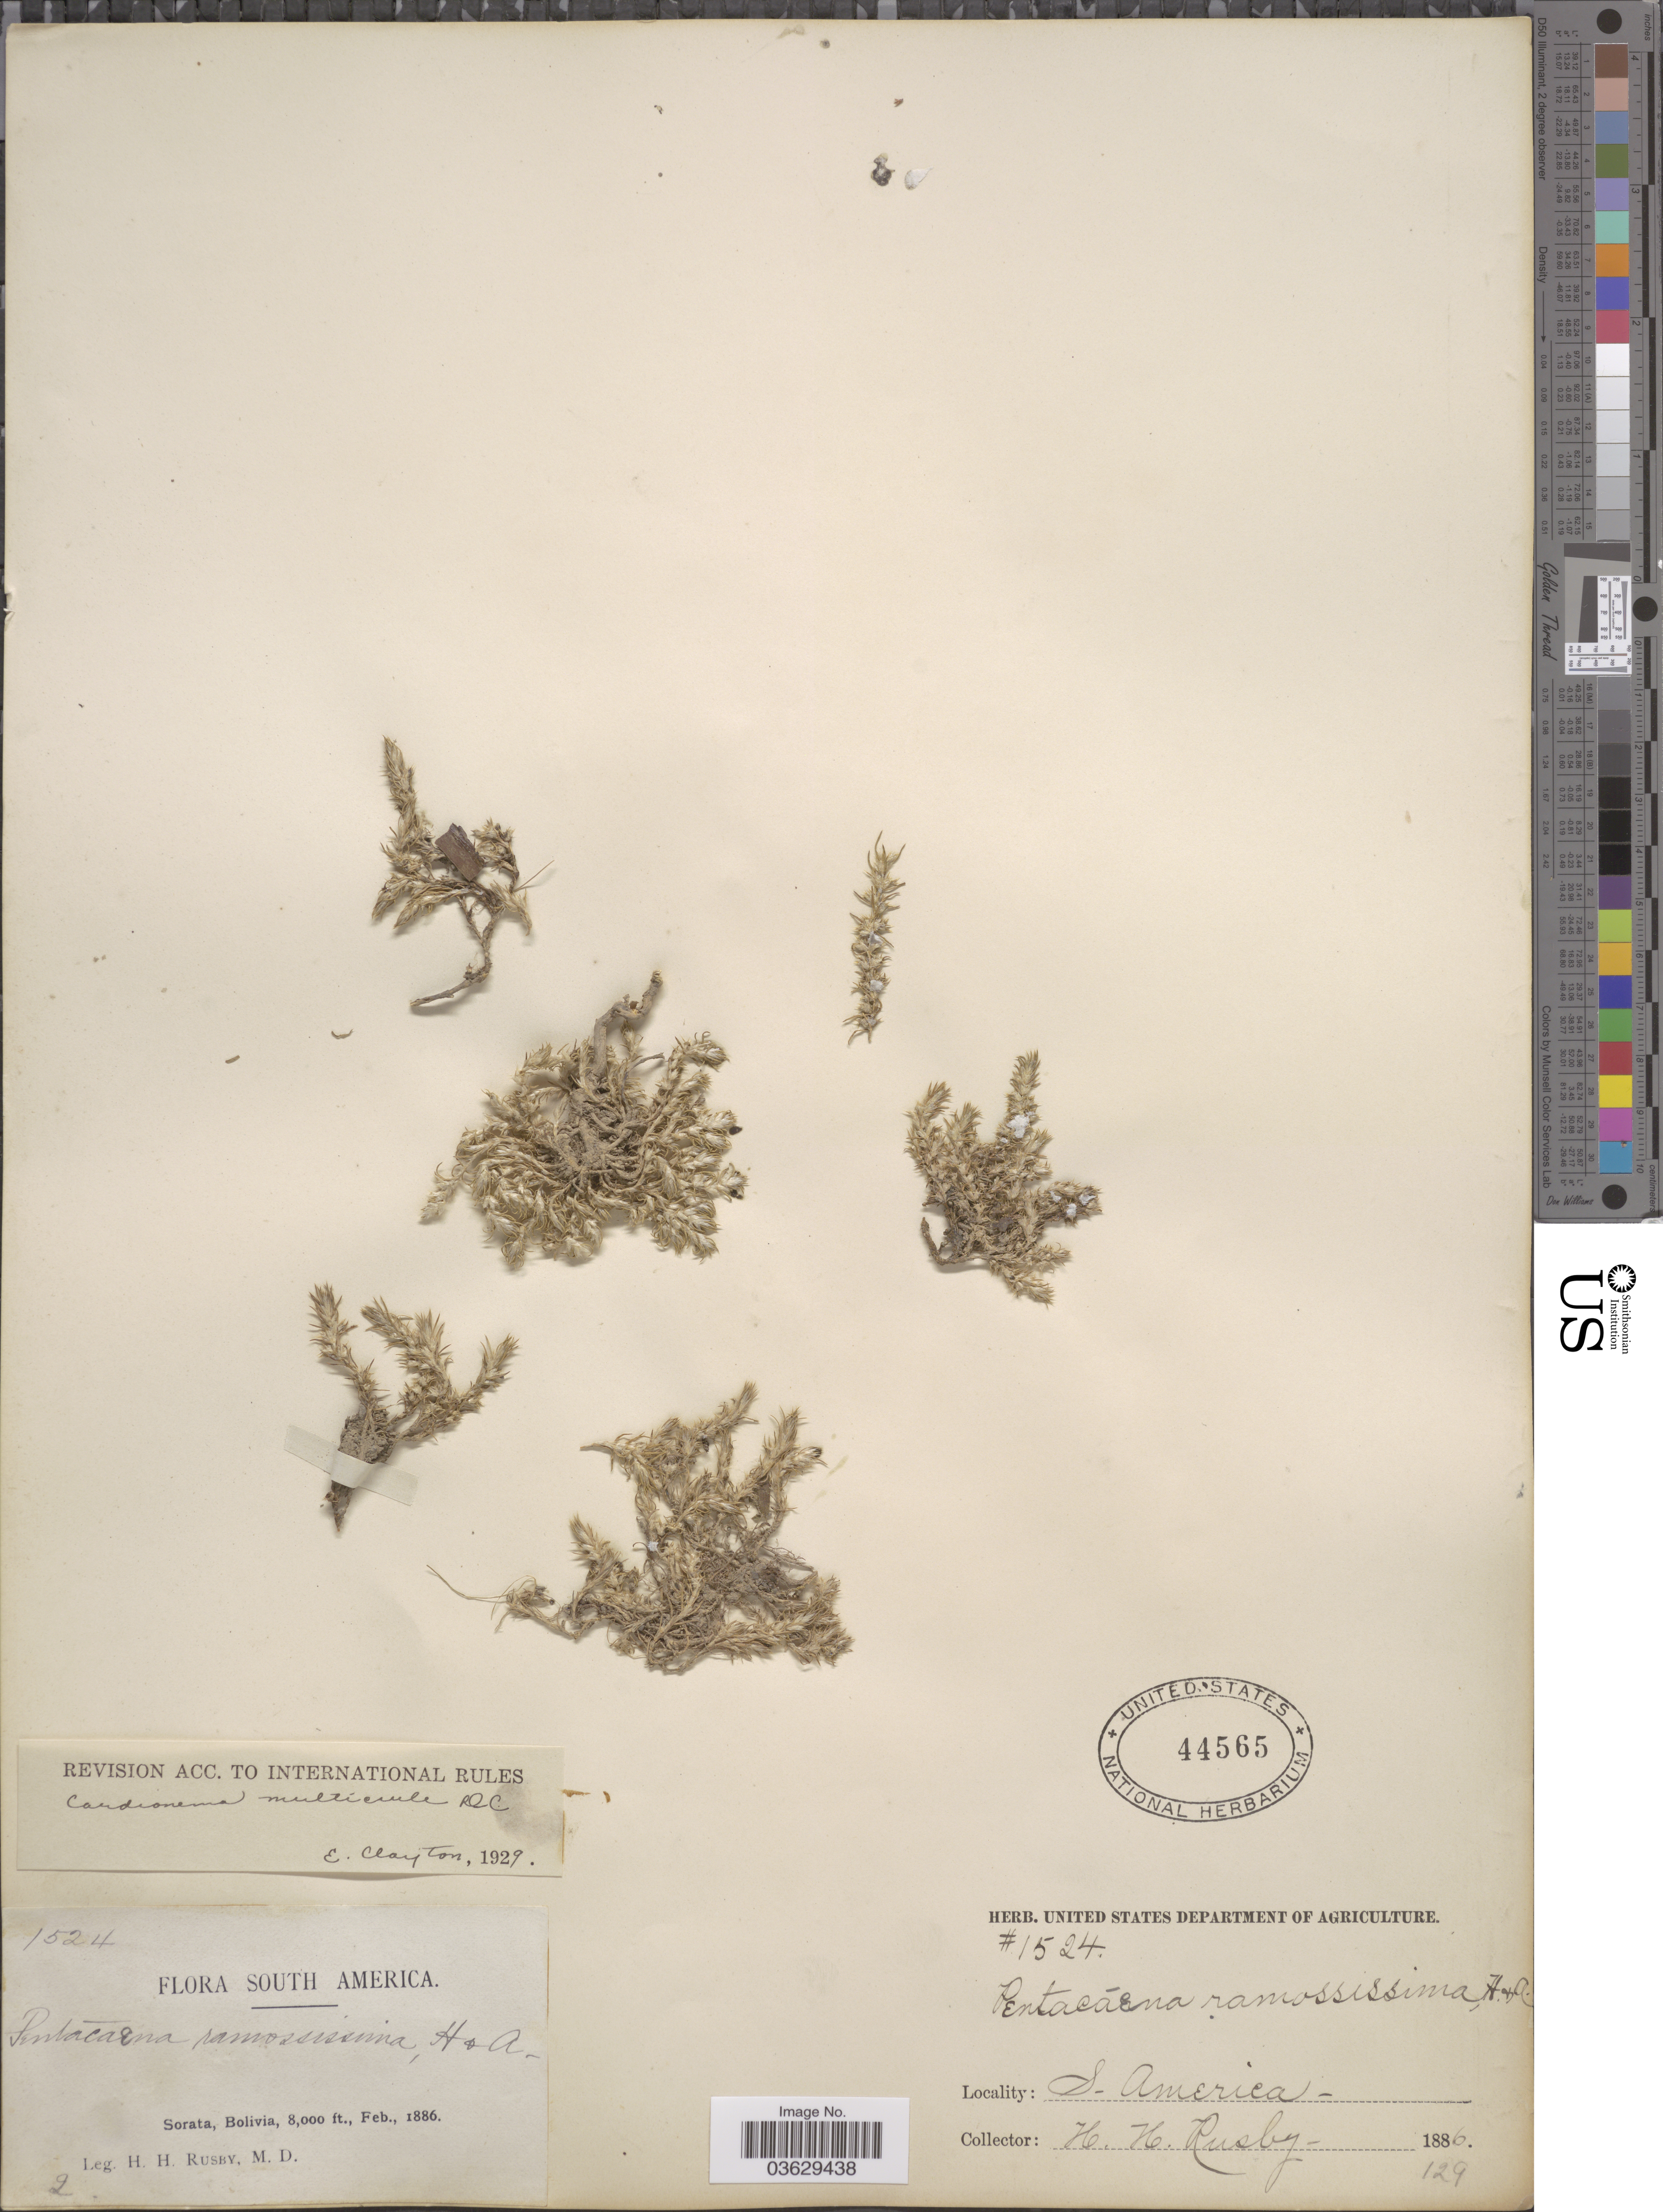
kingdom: Plantae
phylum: Tracheophyta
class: Magnoliopsida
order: Caryophyllales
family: Caryophyllaceae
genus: Cardionema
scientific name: Cardionema ramosissimum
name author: (Weinm.) A. Nelson & J.F. Macbr.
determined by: U.S. National Herbarium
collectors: H. H. Rusby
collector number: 1524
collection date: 1886-02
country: Bolivia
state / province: La Páz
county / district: Larecaja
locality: Sorata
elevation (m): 2438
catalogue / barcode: US 44565